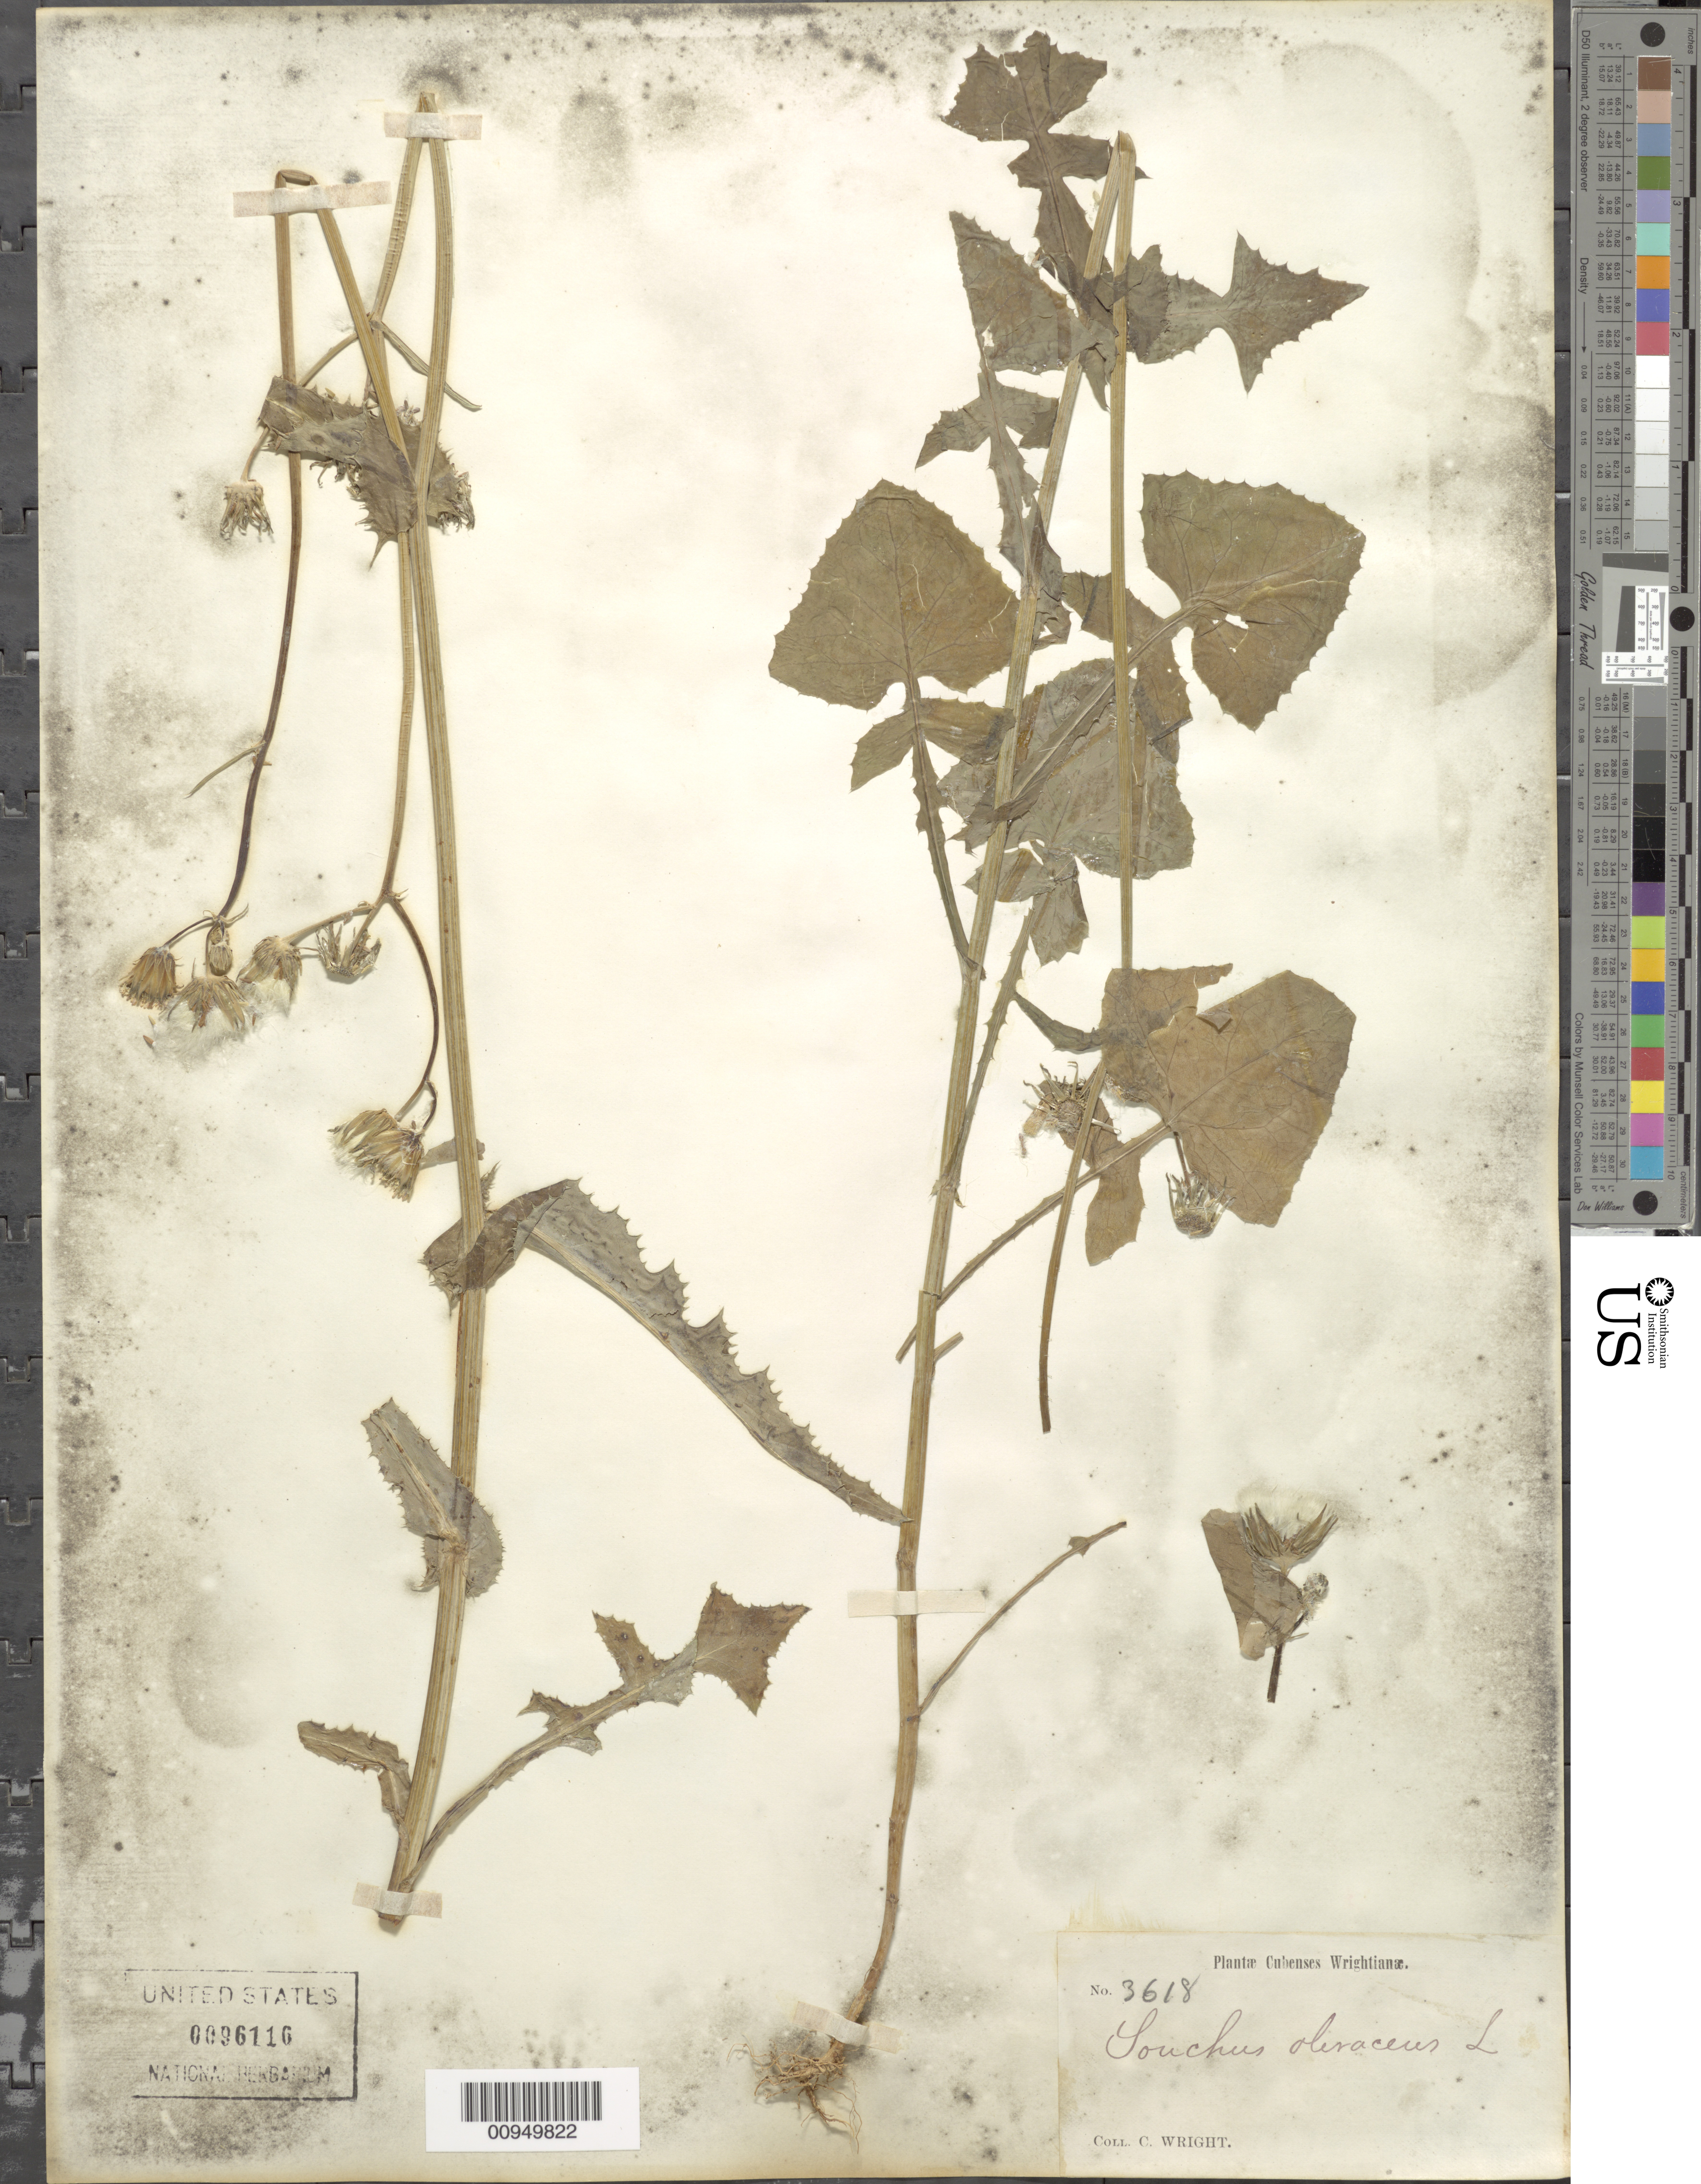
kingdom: Plantae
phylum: Tracheophyta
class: Magnoliopsida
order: Asterales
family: Asteraceae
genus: Sonchus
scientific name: Sonchus oleraceus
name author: L.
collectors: C. Wright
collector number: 3618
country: Cuba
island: Cuba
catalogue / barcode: US 96116